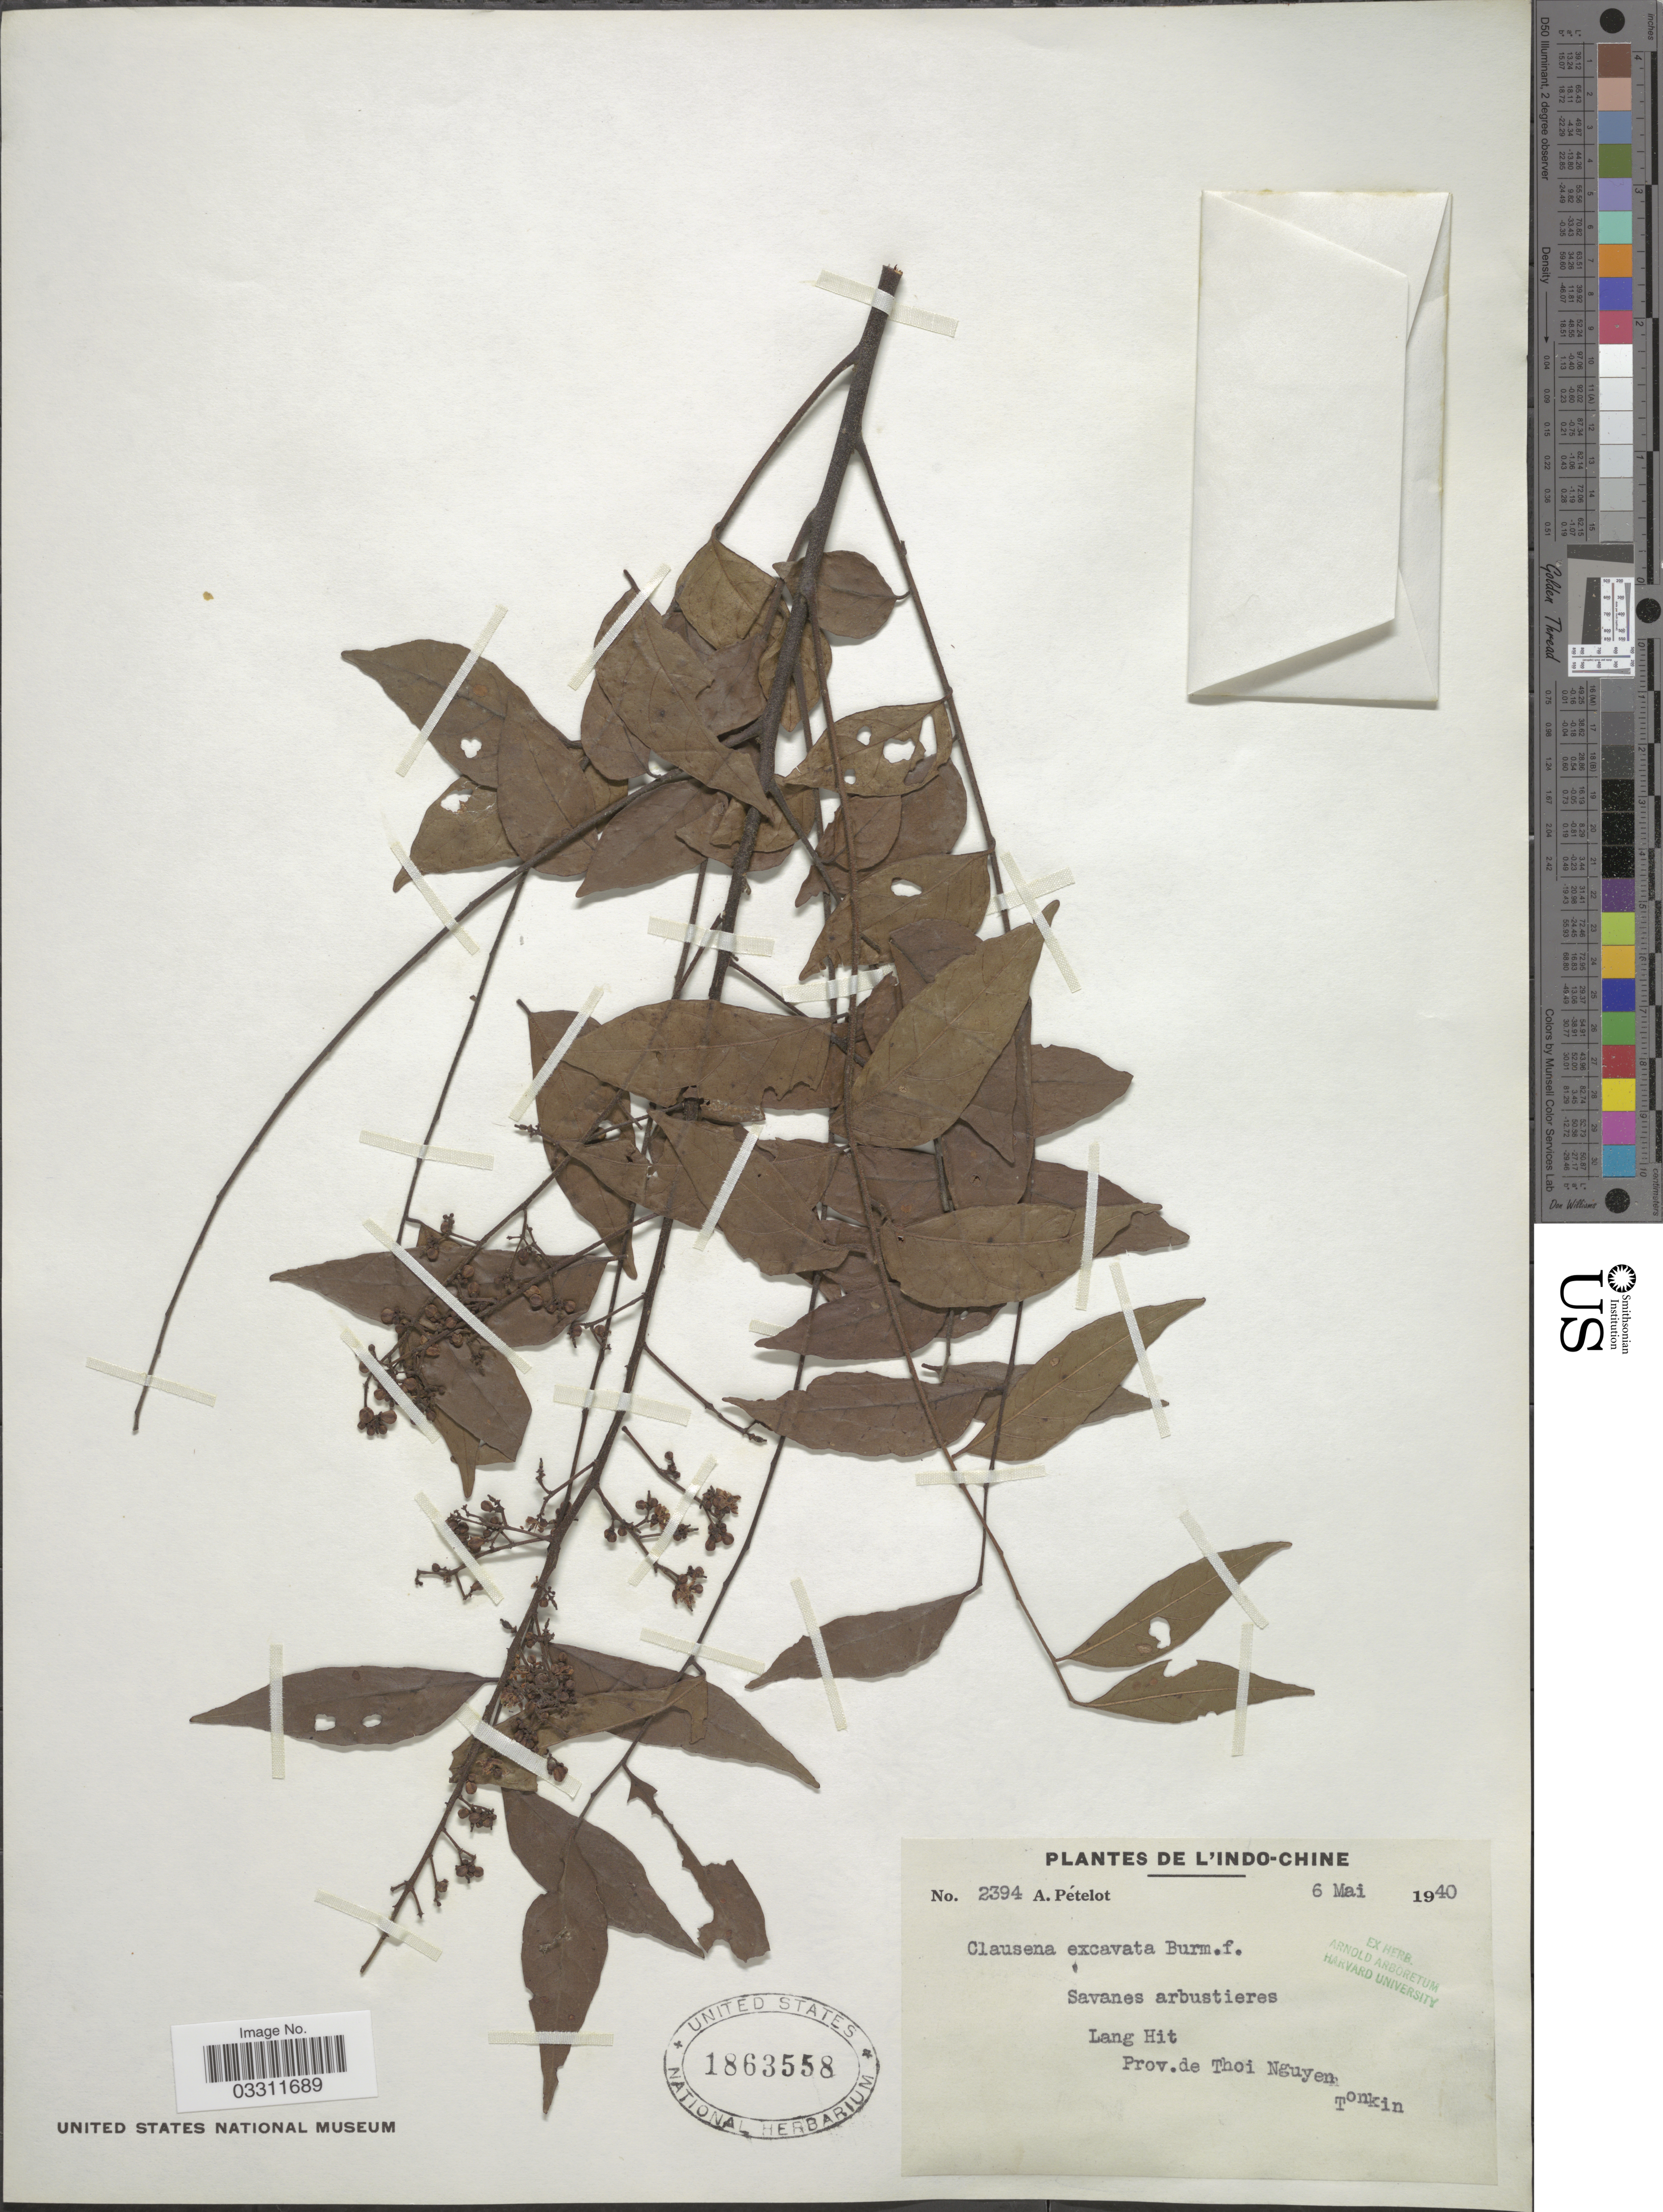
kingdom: Plantae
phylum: Tracheophyta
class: Magnoliopsida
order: Sapindales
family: Rutaceae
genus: Clausena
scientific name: Clausena excavata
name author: Burm. f.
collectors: A. Petelot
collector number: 2394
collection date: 1940-05-06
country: Vietnam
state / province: Thai Nguyen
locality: Indo-Chine. Lang Hit. Prov.de Thoi Nguyen Tonkin.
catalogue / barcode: US 1863558